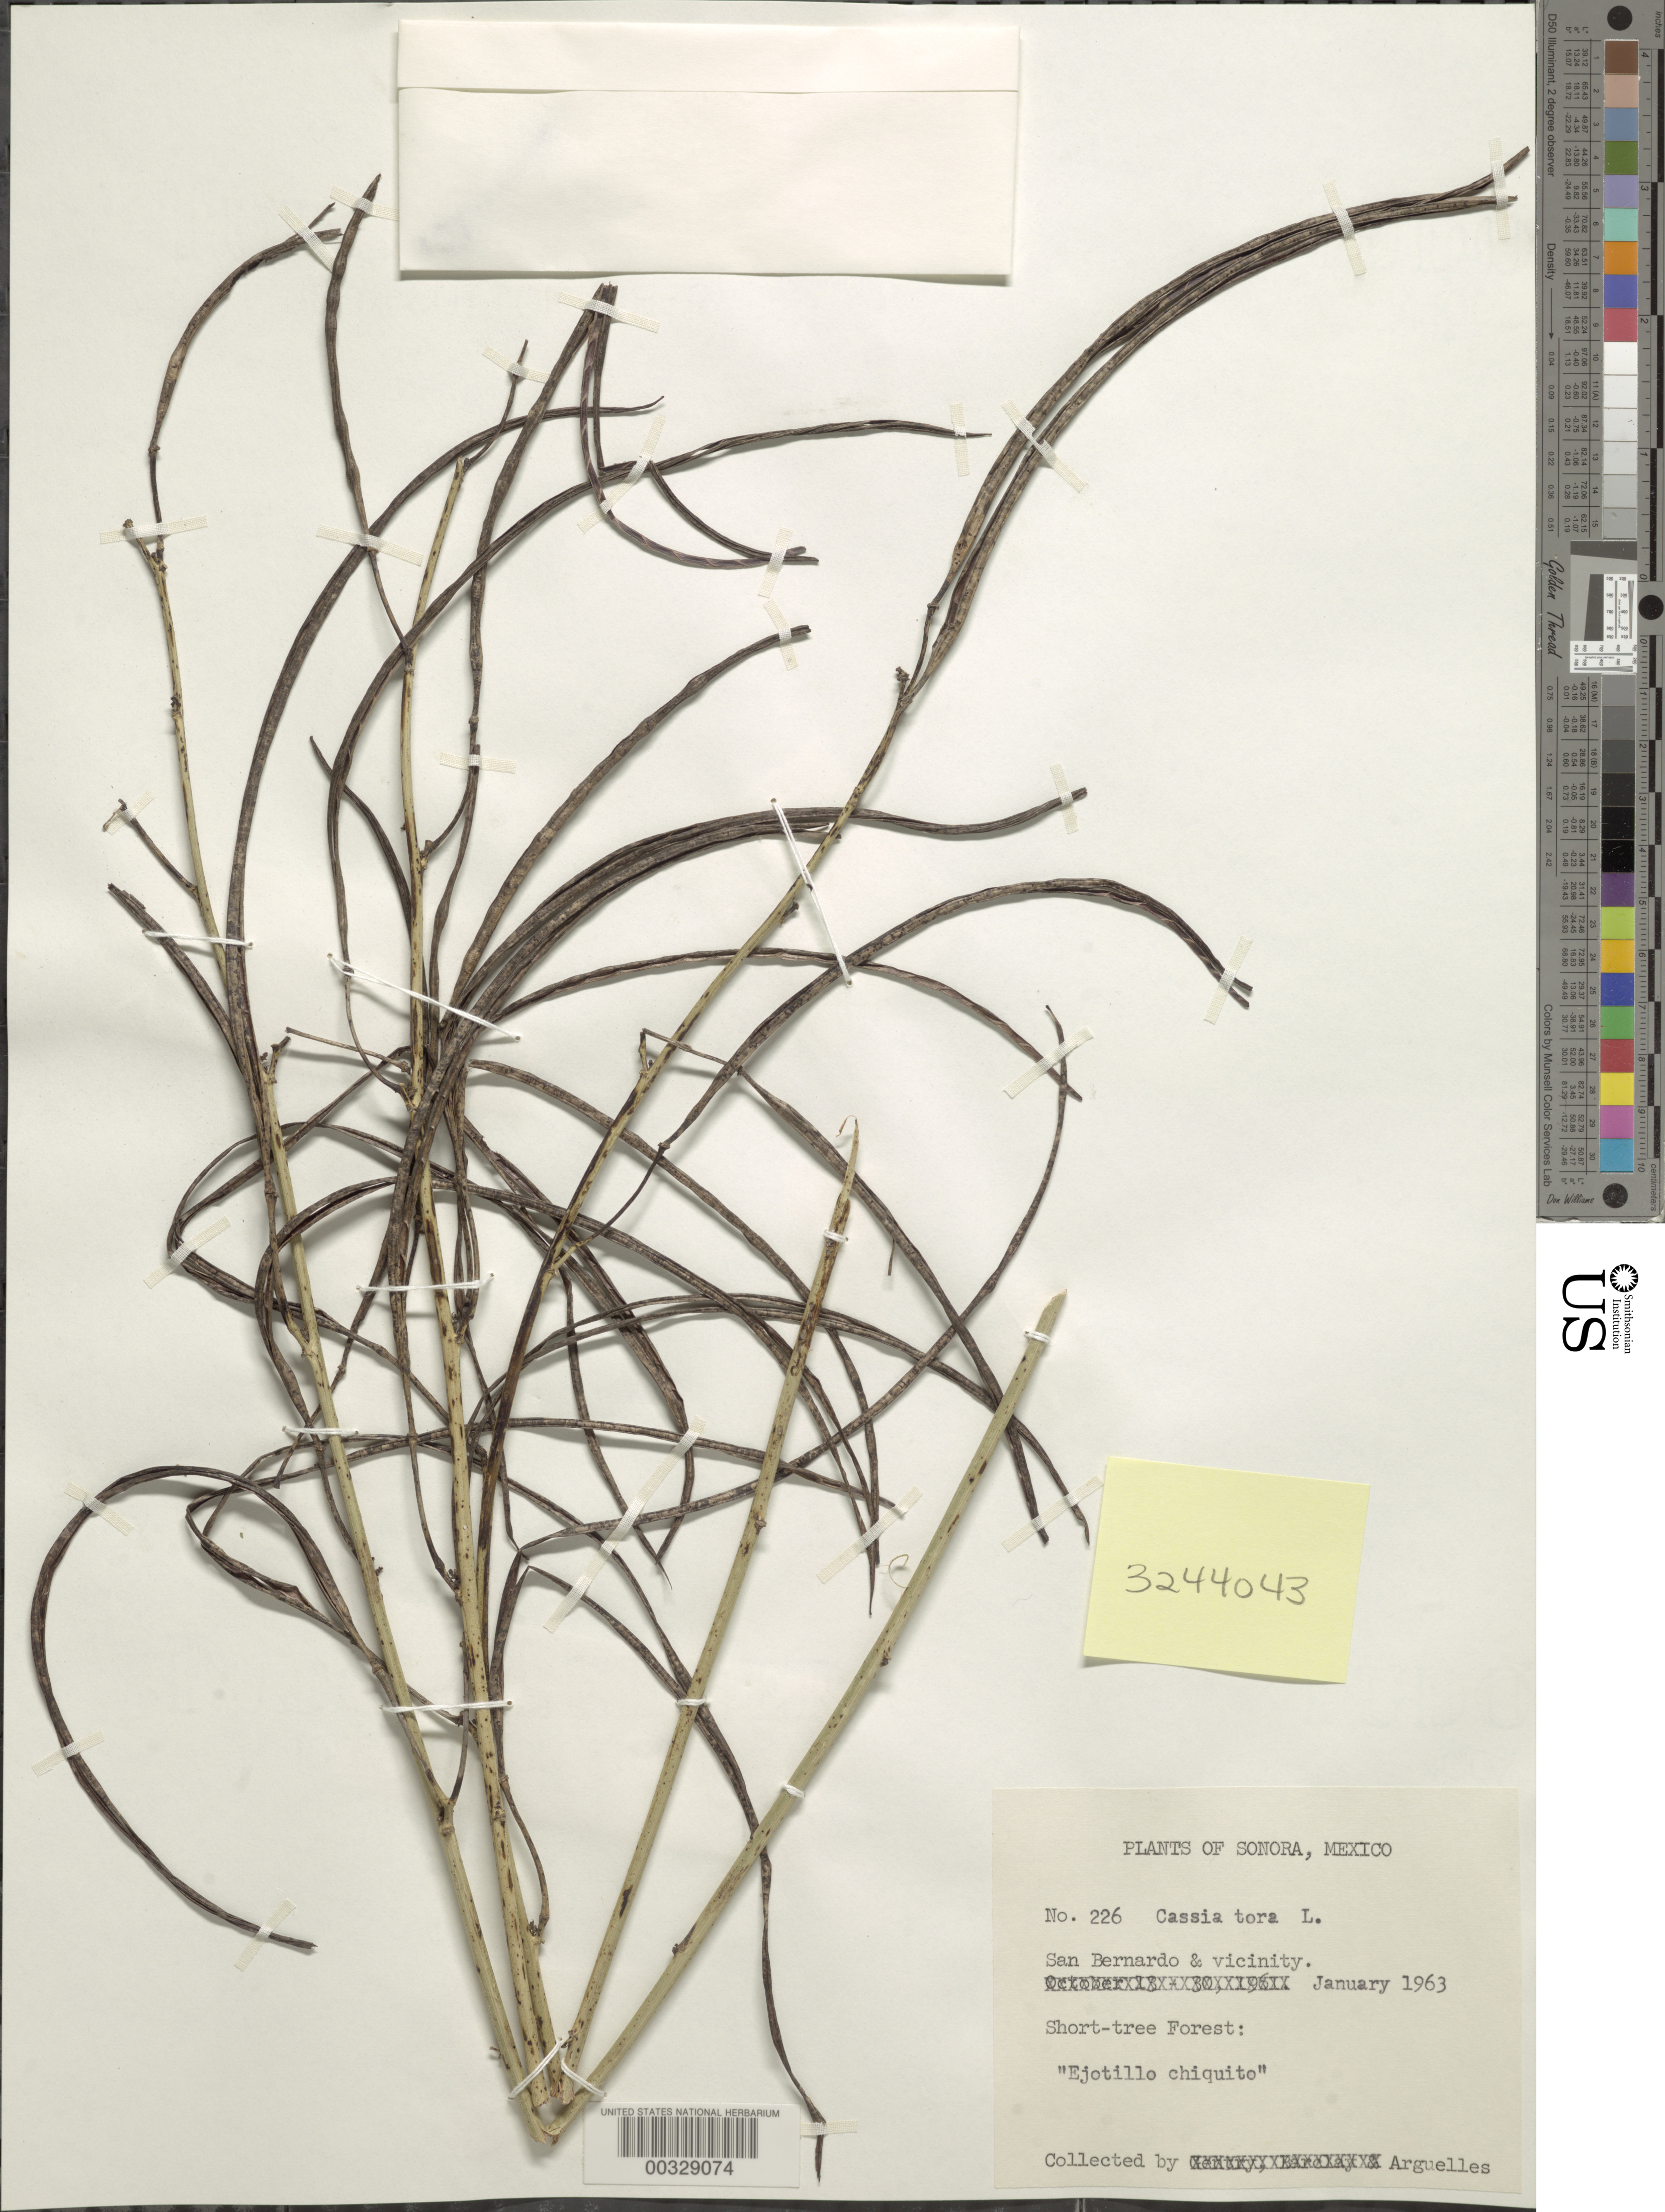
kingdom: Plantae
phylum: Tracheophyta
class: Magnoliopsida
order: Fabales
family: Fabaceae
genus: Senna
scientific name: Senna obtusifolia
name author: (L.) H.S. Irwin & Barneby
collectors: J. Arguelles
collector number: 226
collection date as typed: Jan 1963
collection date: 1963-01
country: Mexico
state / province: Sonora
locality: San bernardo and vicinity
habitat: Short tree forest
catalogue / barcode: US 3244043